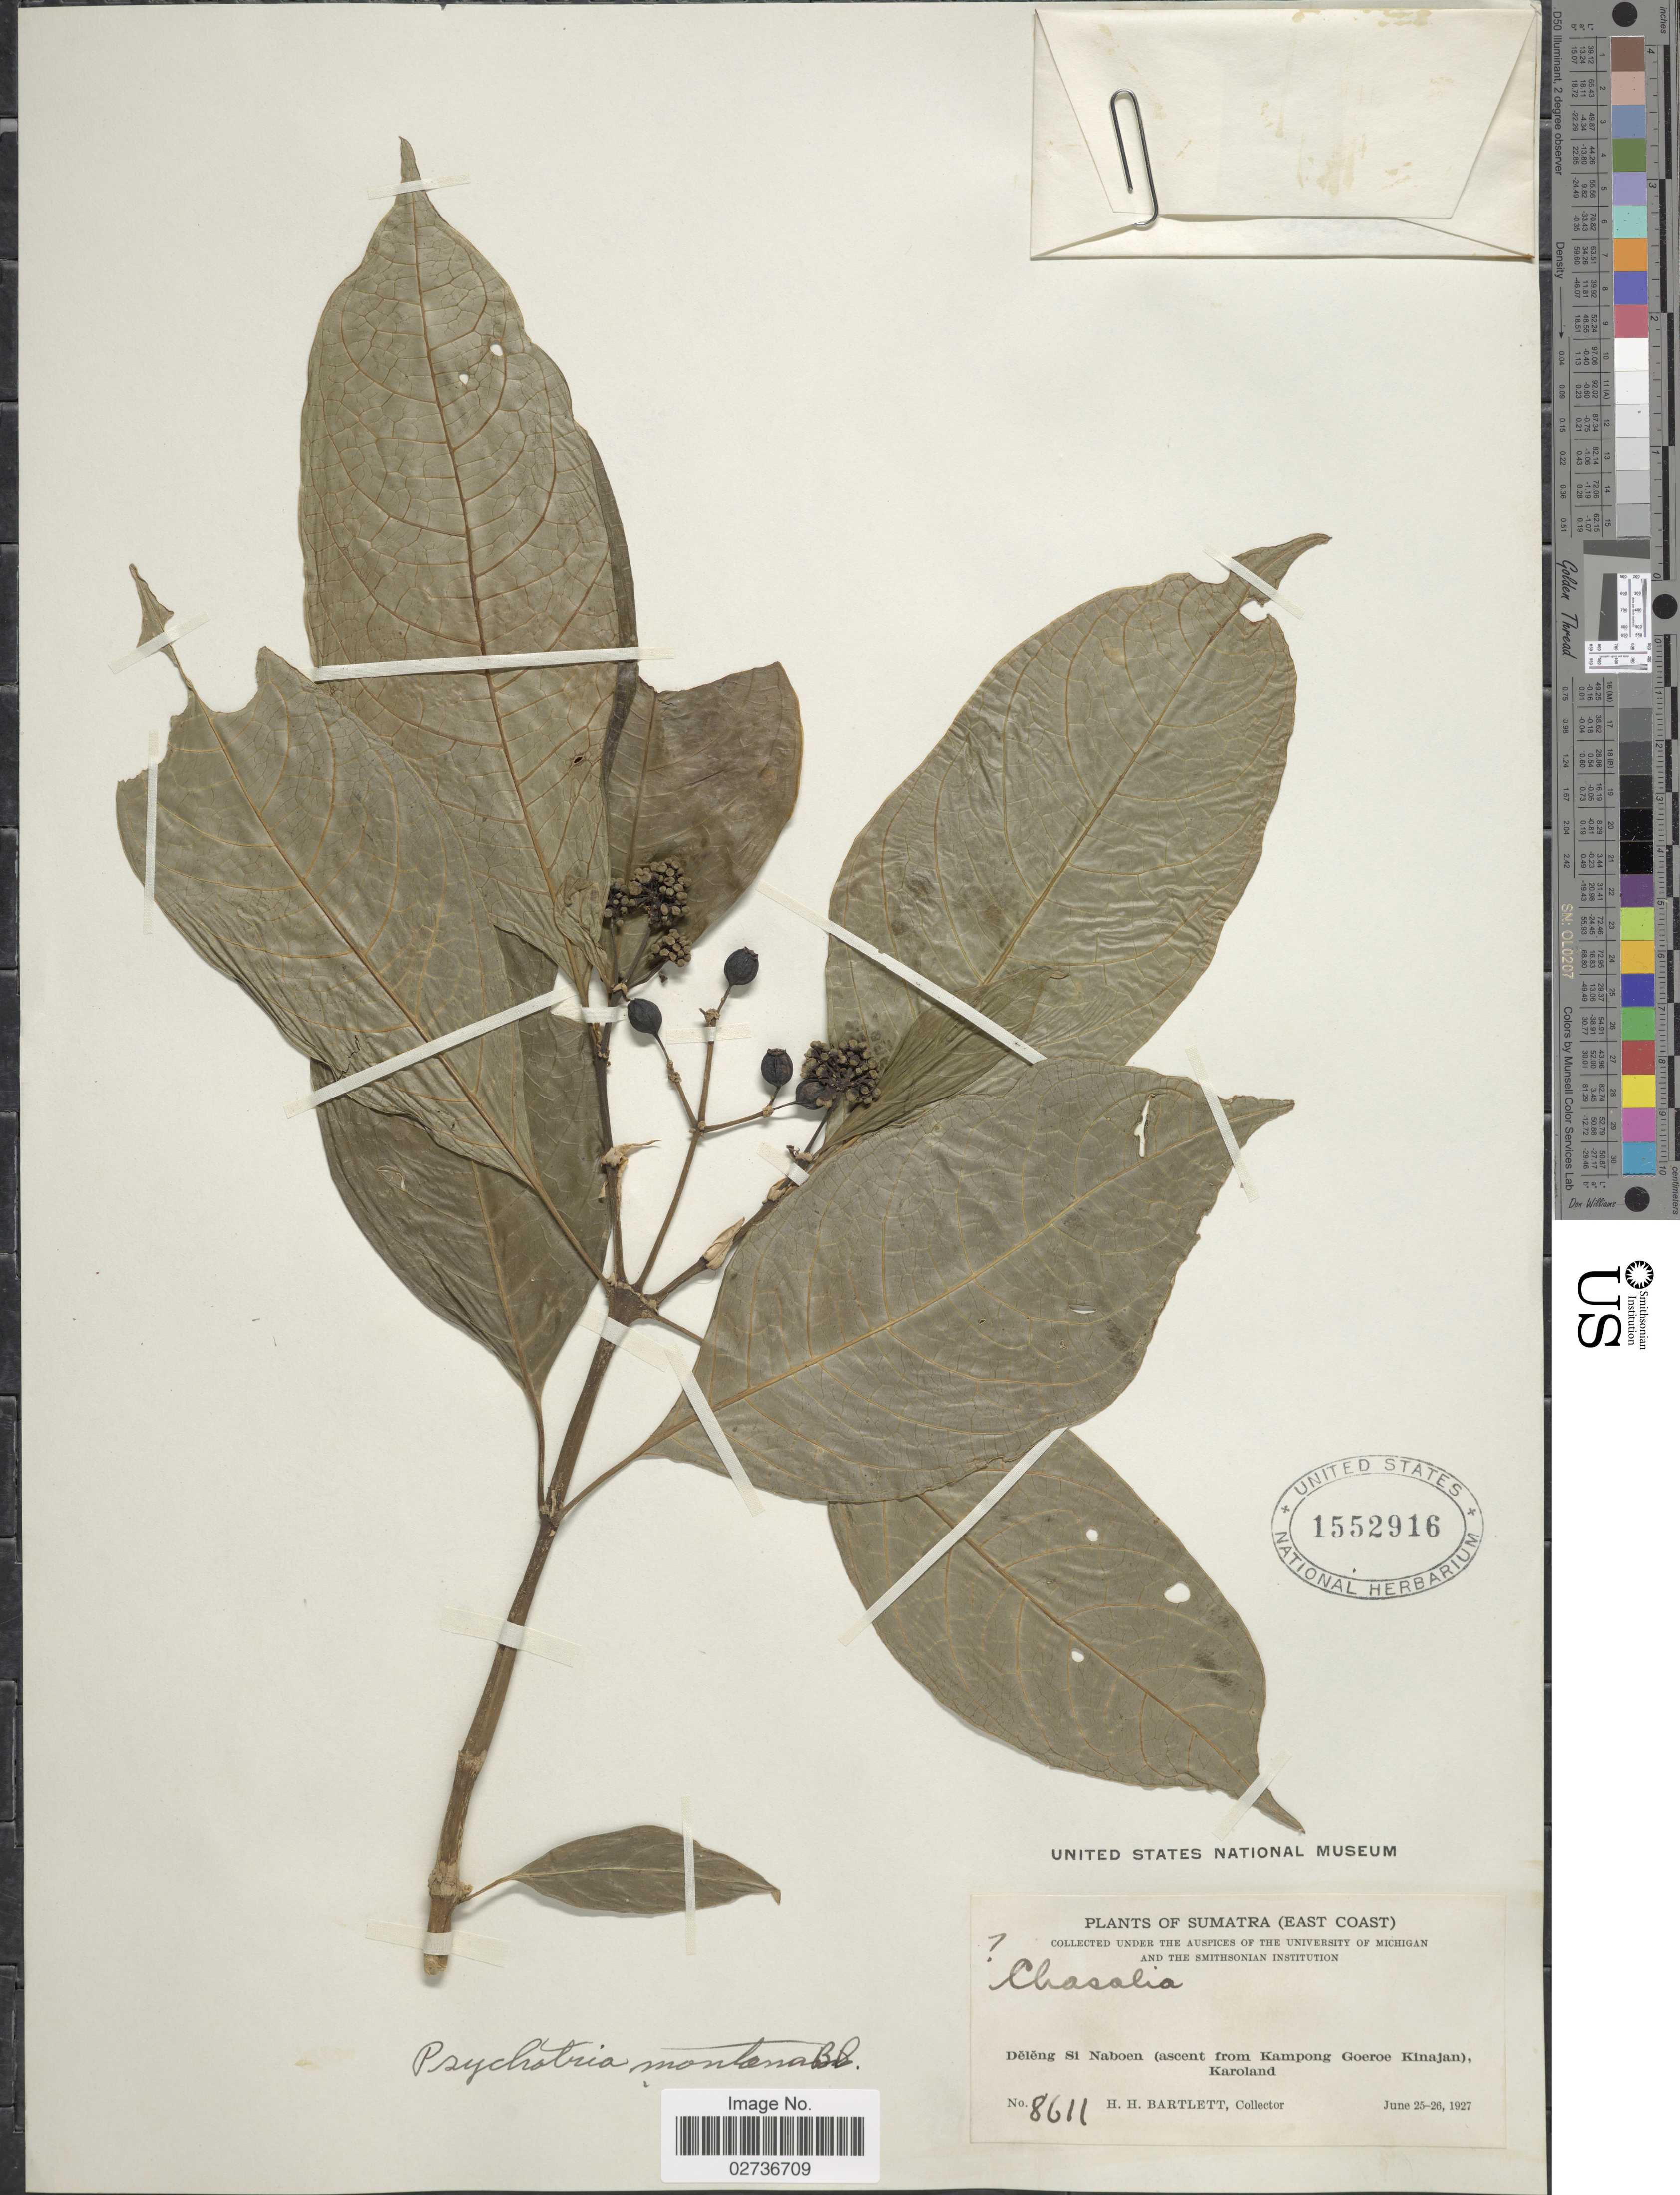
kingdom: Plantae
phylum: Tracheophyta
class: Magnoliopsida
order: Gentianales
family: Rubiaceae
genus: Psychotria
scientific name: Psychotria montana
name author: Blume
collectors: H. H. Bartlett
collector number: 8611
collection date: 1927-06-25/1927-06-26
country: Indonesia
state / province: Sumatra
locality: Sumatra (East Coast) Deleng Si Naboen (ascent from Kampong Goeroe Kinajan) Karoland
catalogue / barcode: US 1552916